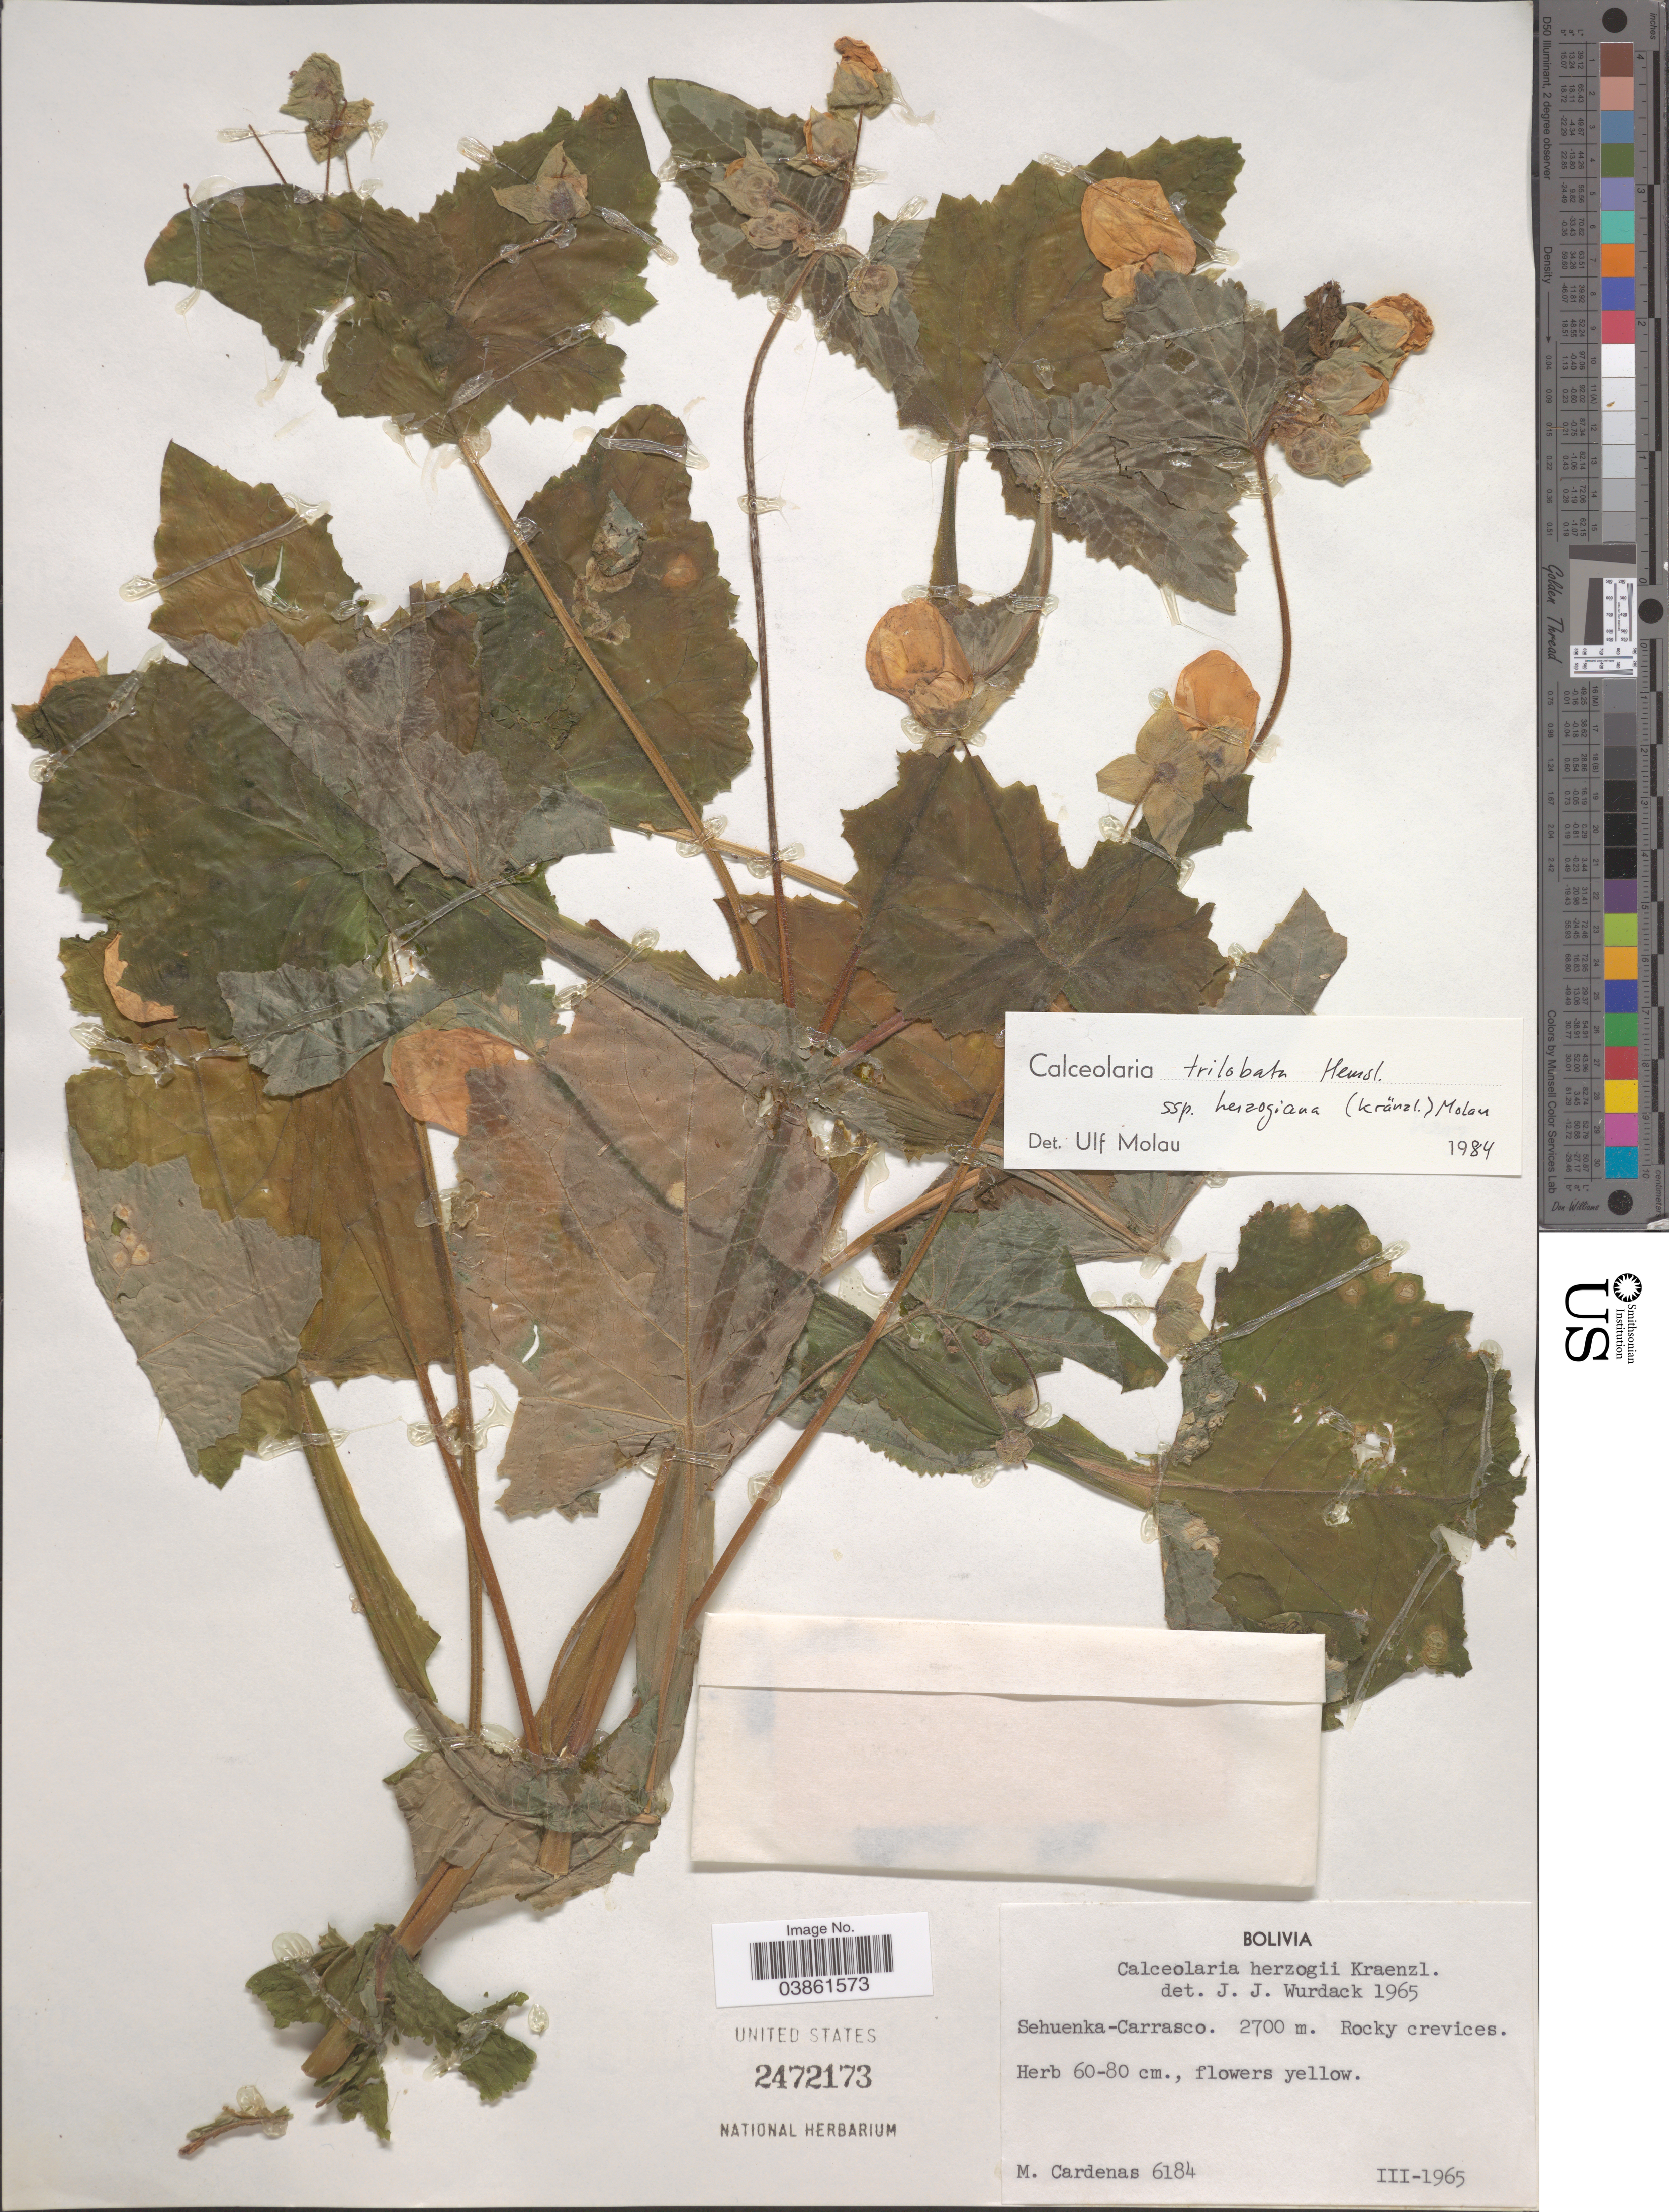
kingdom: Plantae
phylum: Tracheophyta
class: Magnoliopsida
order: Lamiales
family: Calceolariaceae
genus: Calceolaria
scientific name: Calceolaria trilobata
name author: Hemsl.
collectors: M. Cárdenas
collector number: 6184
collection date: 1965-03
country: Bolivia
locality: Sehuenka-Carrasco.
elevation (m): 2700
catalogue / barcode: US 2472173